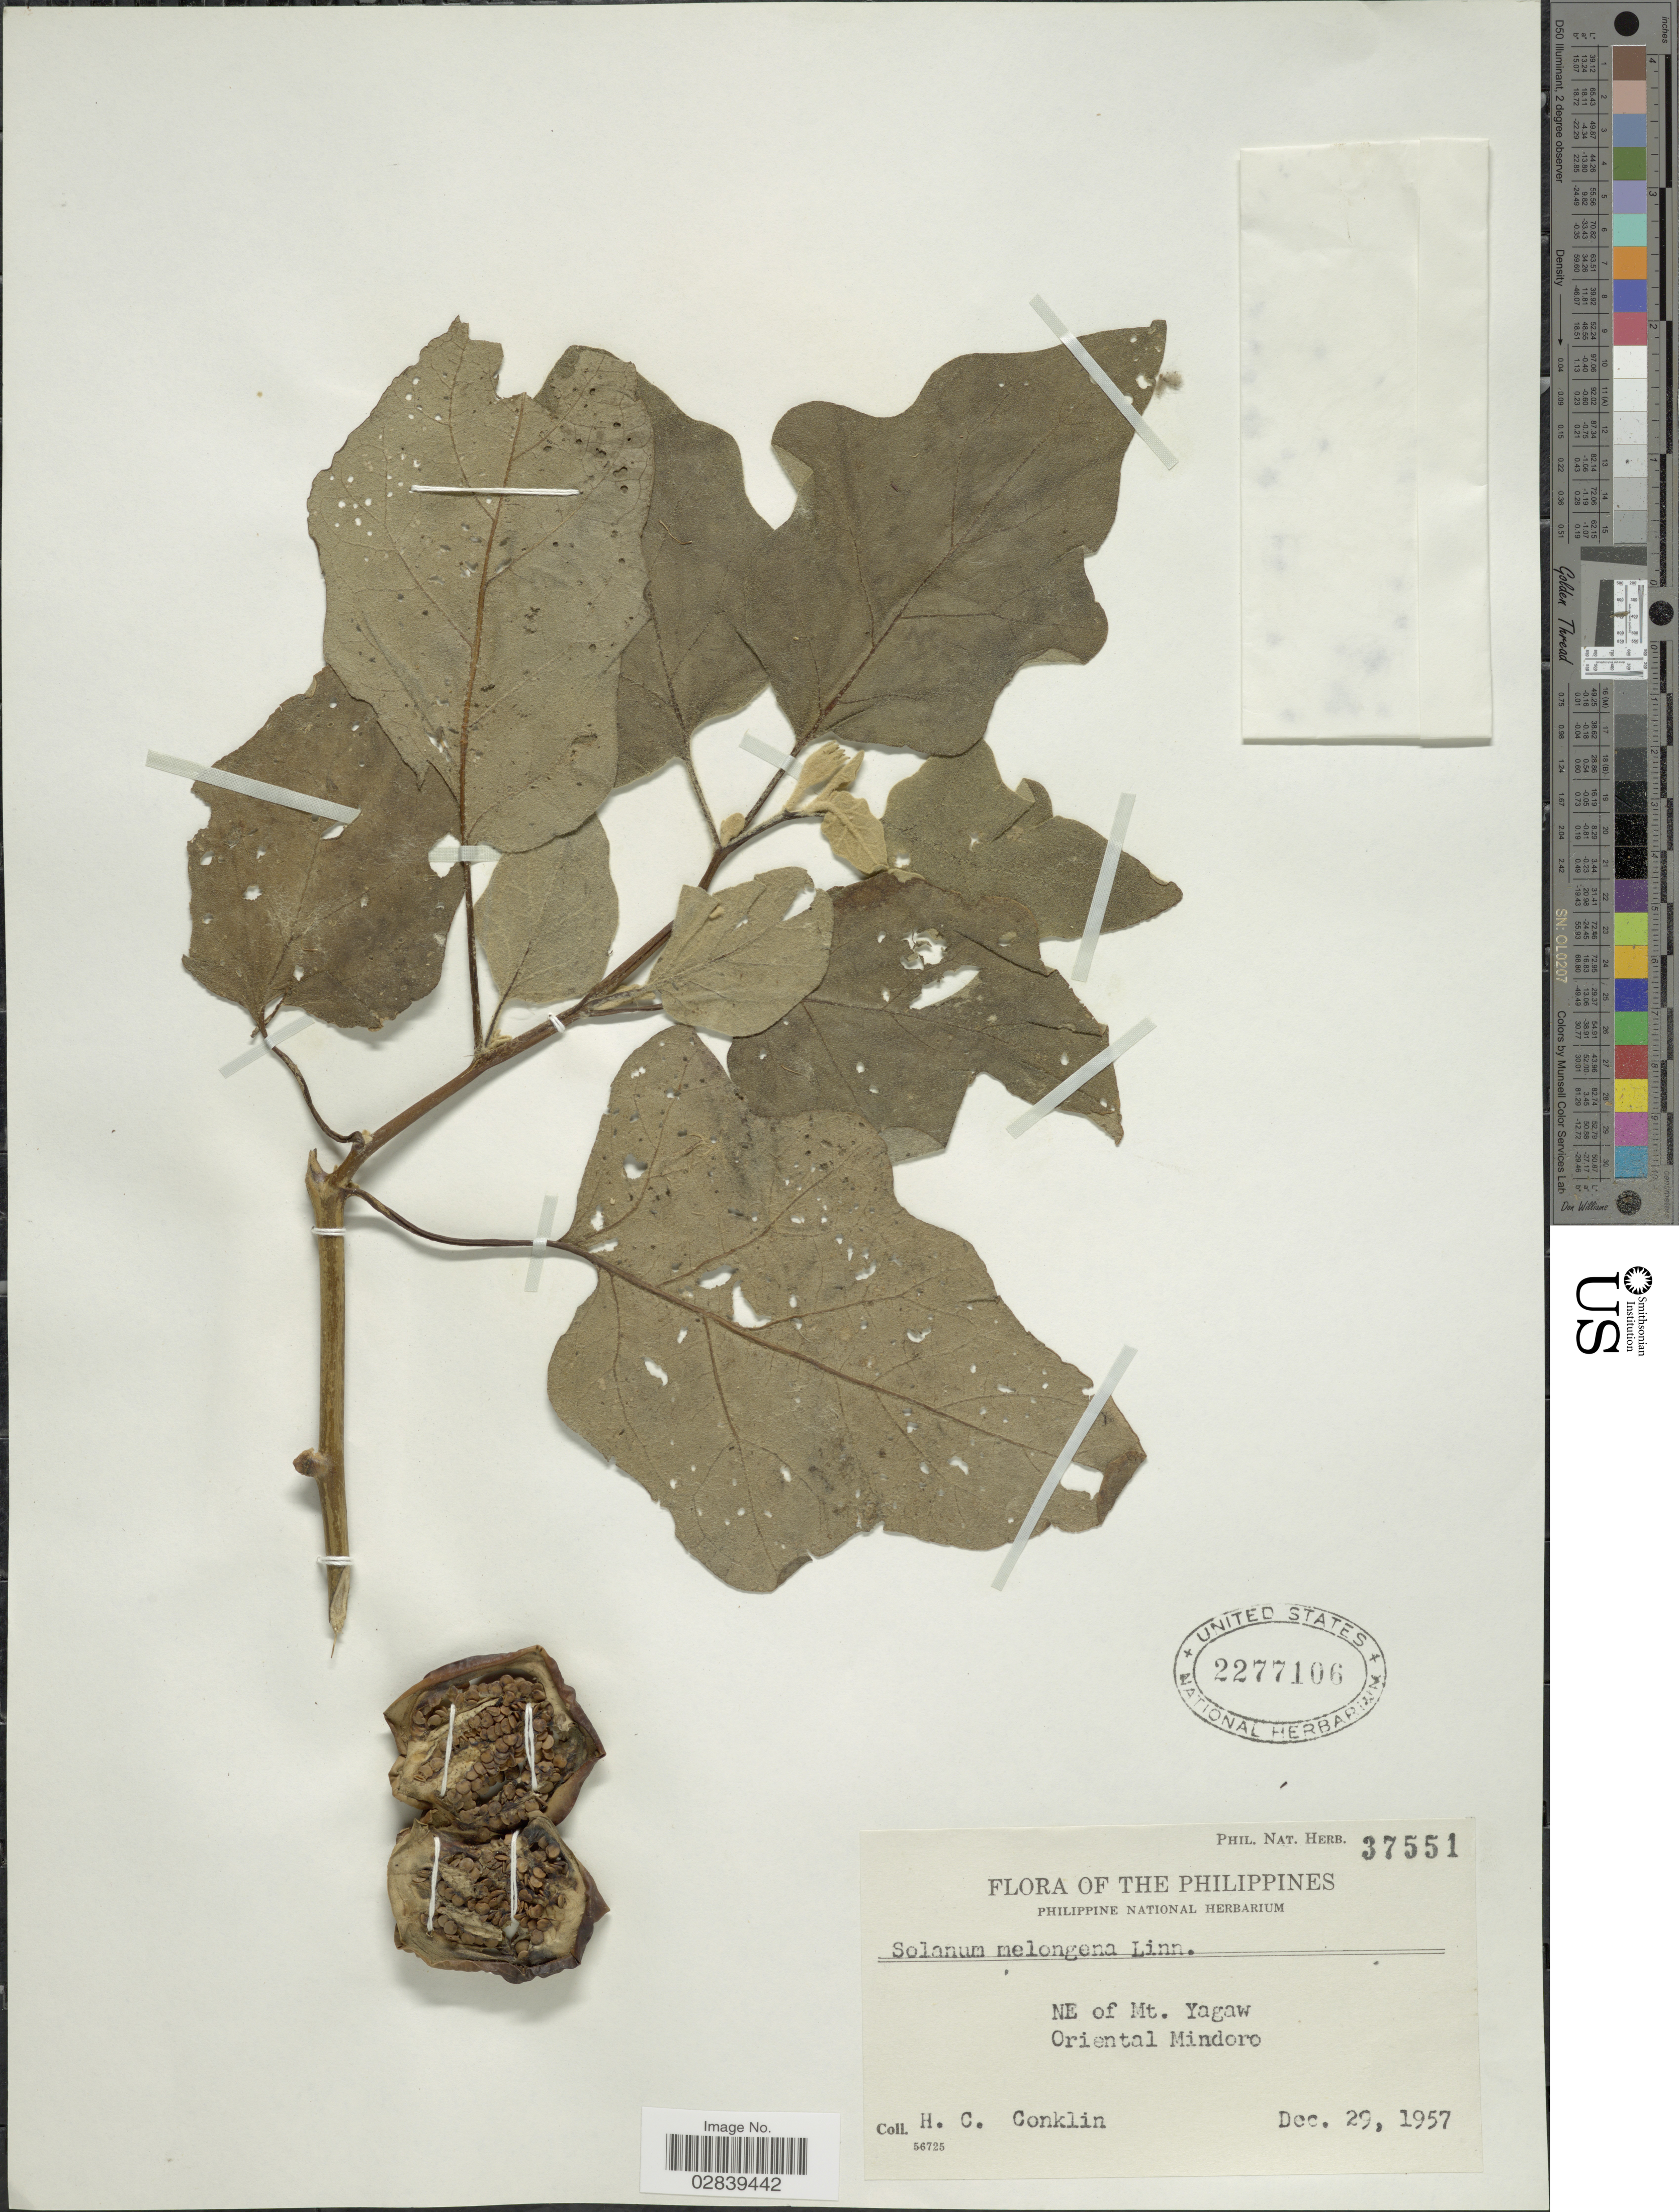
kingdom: Plantae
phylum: Tracheophyta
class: Magnoliopsida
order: Solanales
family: Solanaceae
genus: Solanum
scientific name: Solanum melongena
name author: L.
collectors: H. Conklin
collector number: Phil. Nat. Herb. 37551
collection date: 1957-12-29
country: Philippines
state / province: Mimaropa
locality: NE of Mt. Yagaw, Oriental Mindoro.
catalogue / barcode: US 2277106